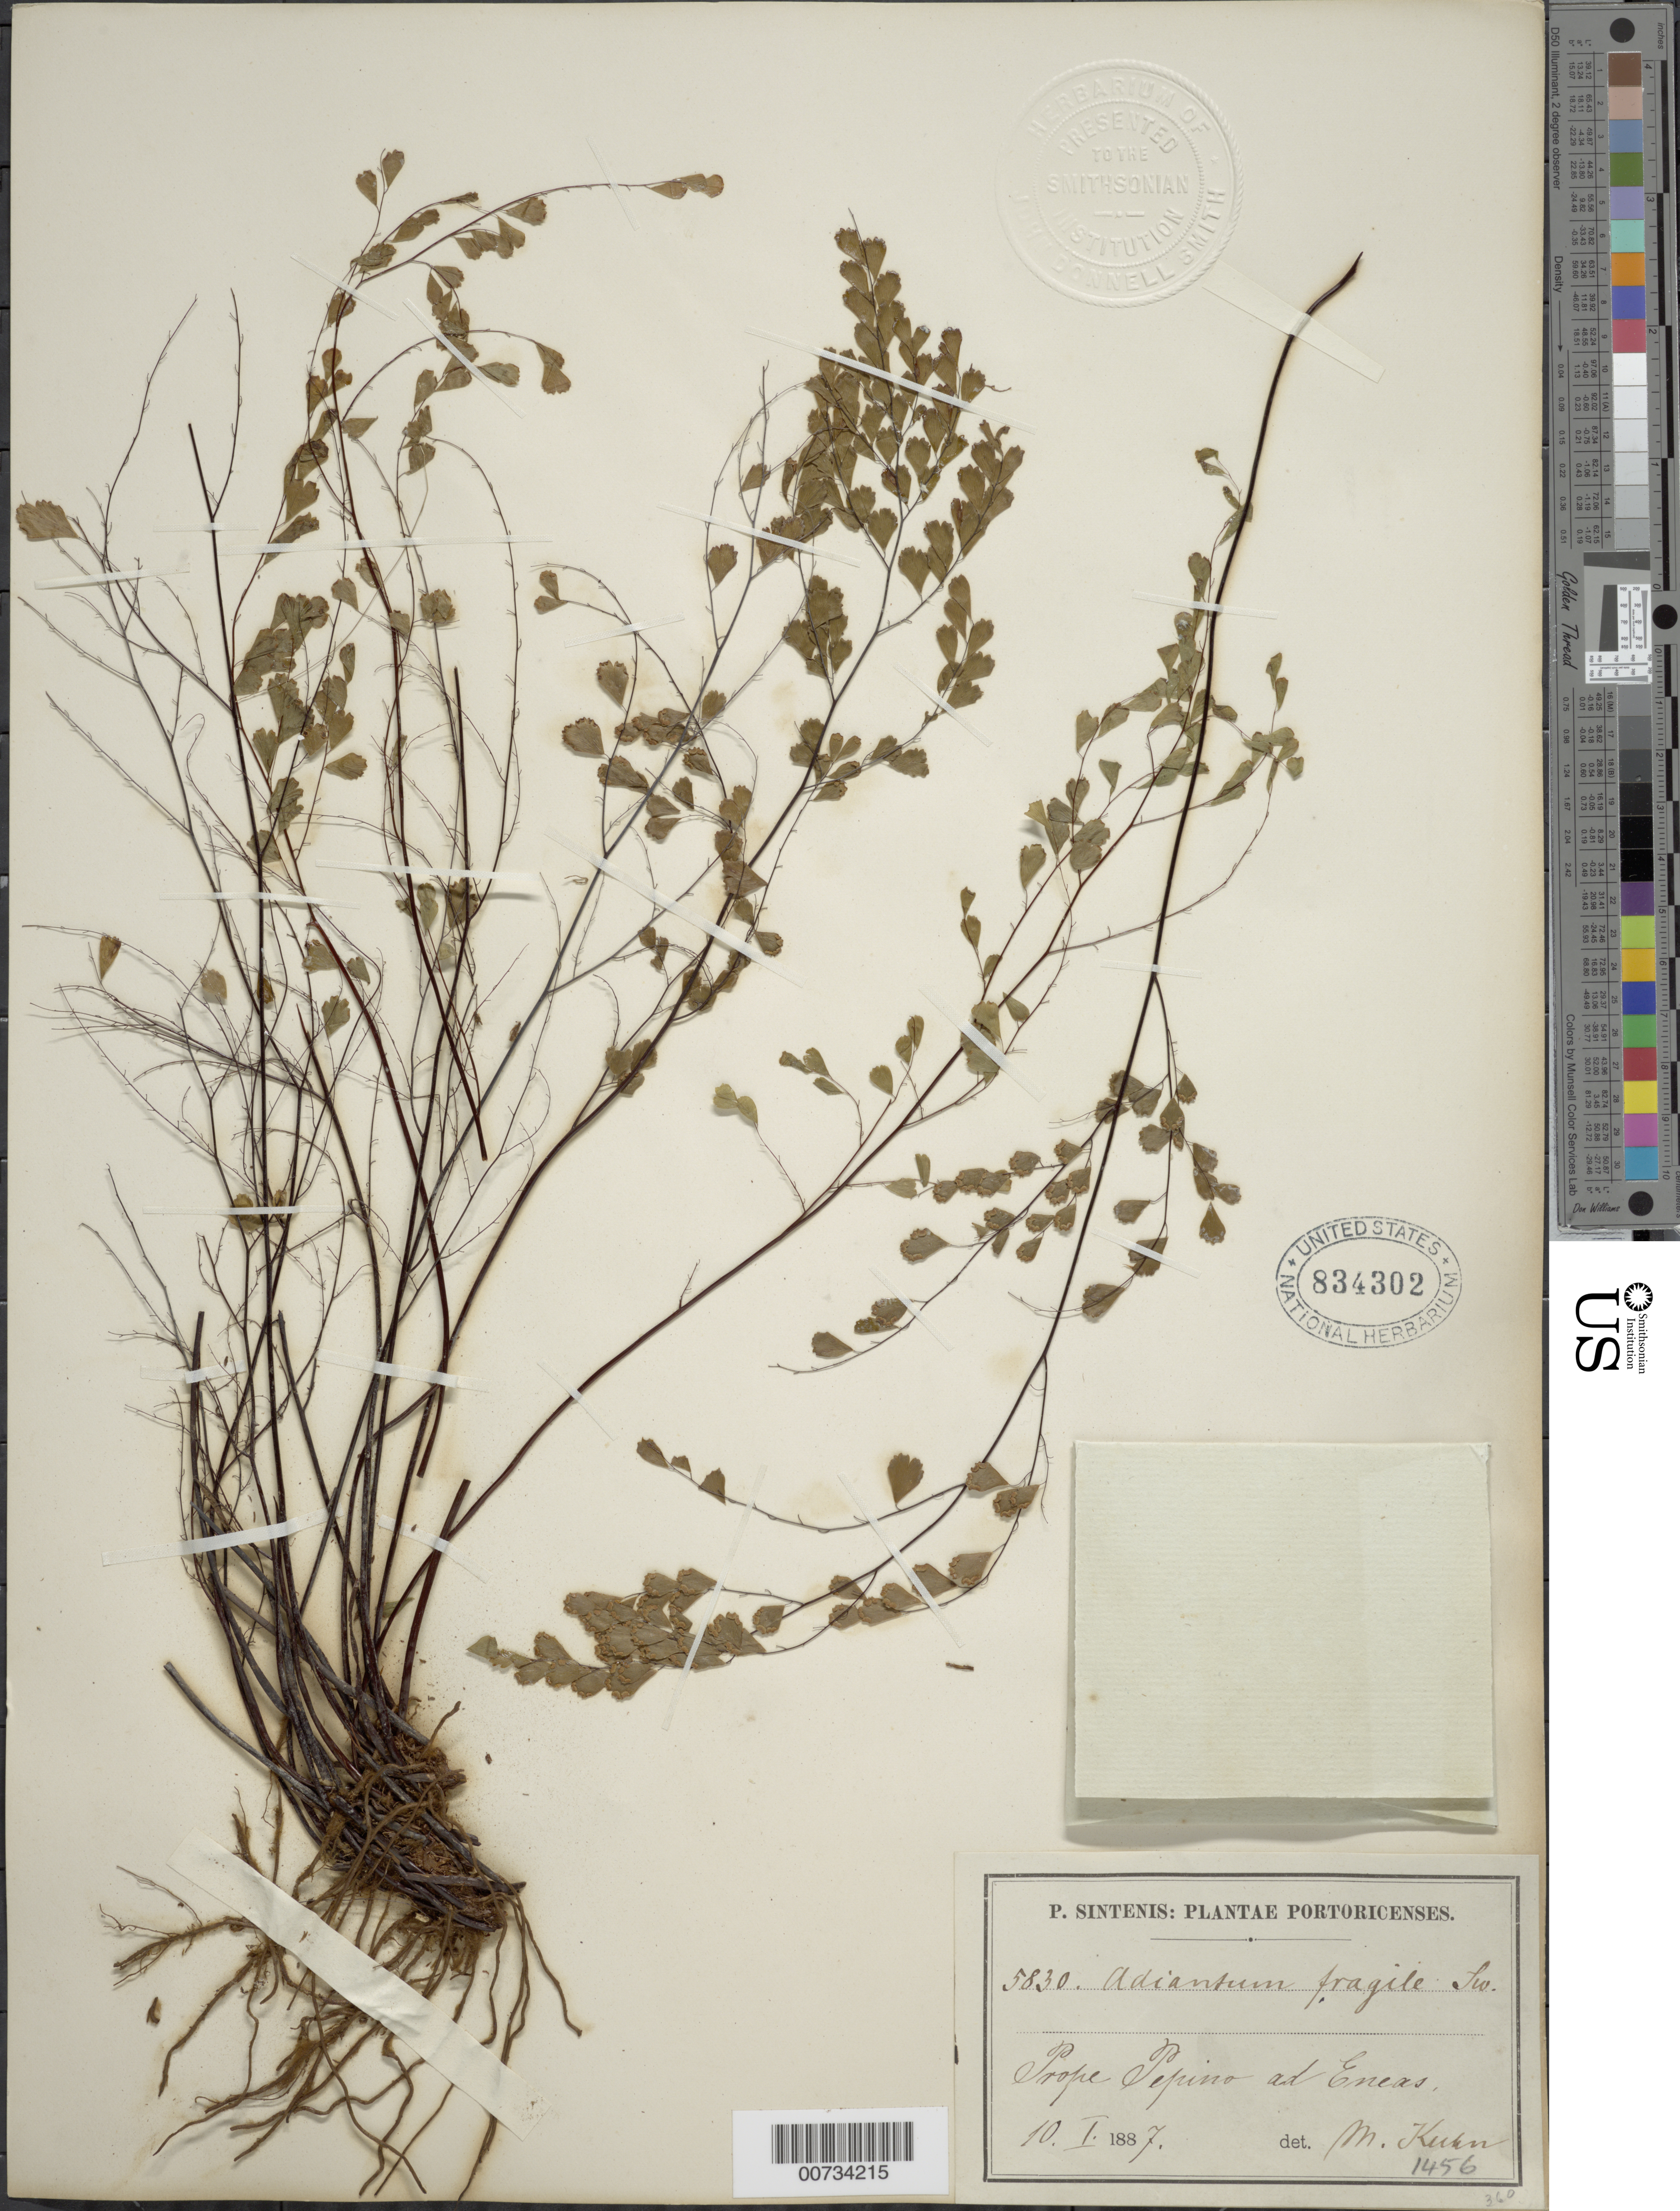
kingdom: Plantae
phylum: Tracheophyta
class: Polypodiopsida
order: Polypodiales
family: Pteridaceae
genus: Adiantum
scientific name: Adiantum fragile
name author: Sw.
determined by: Kuhn, D. M.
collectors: P. Sintenis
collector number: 5830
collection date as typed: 10 Jan 1887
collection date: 1887-01-10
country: Puerto Rico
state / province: San Sebastián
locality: Pepino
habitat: Prope Pepino ad Eneas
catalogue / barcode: US 834302